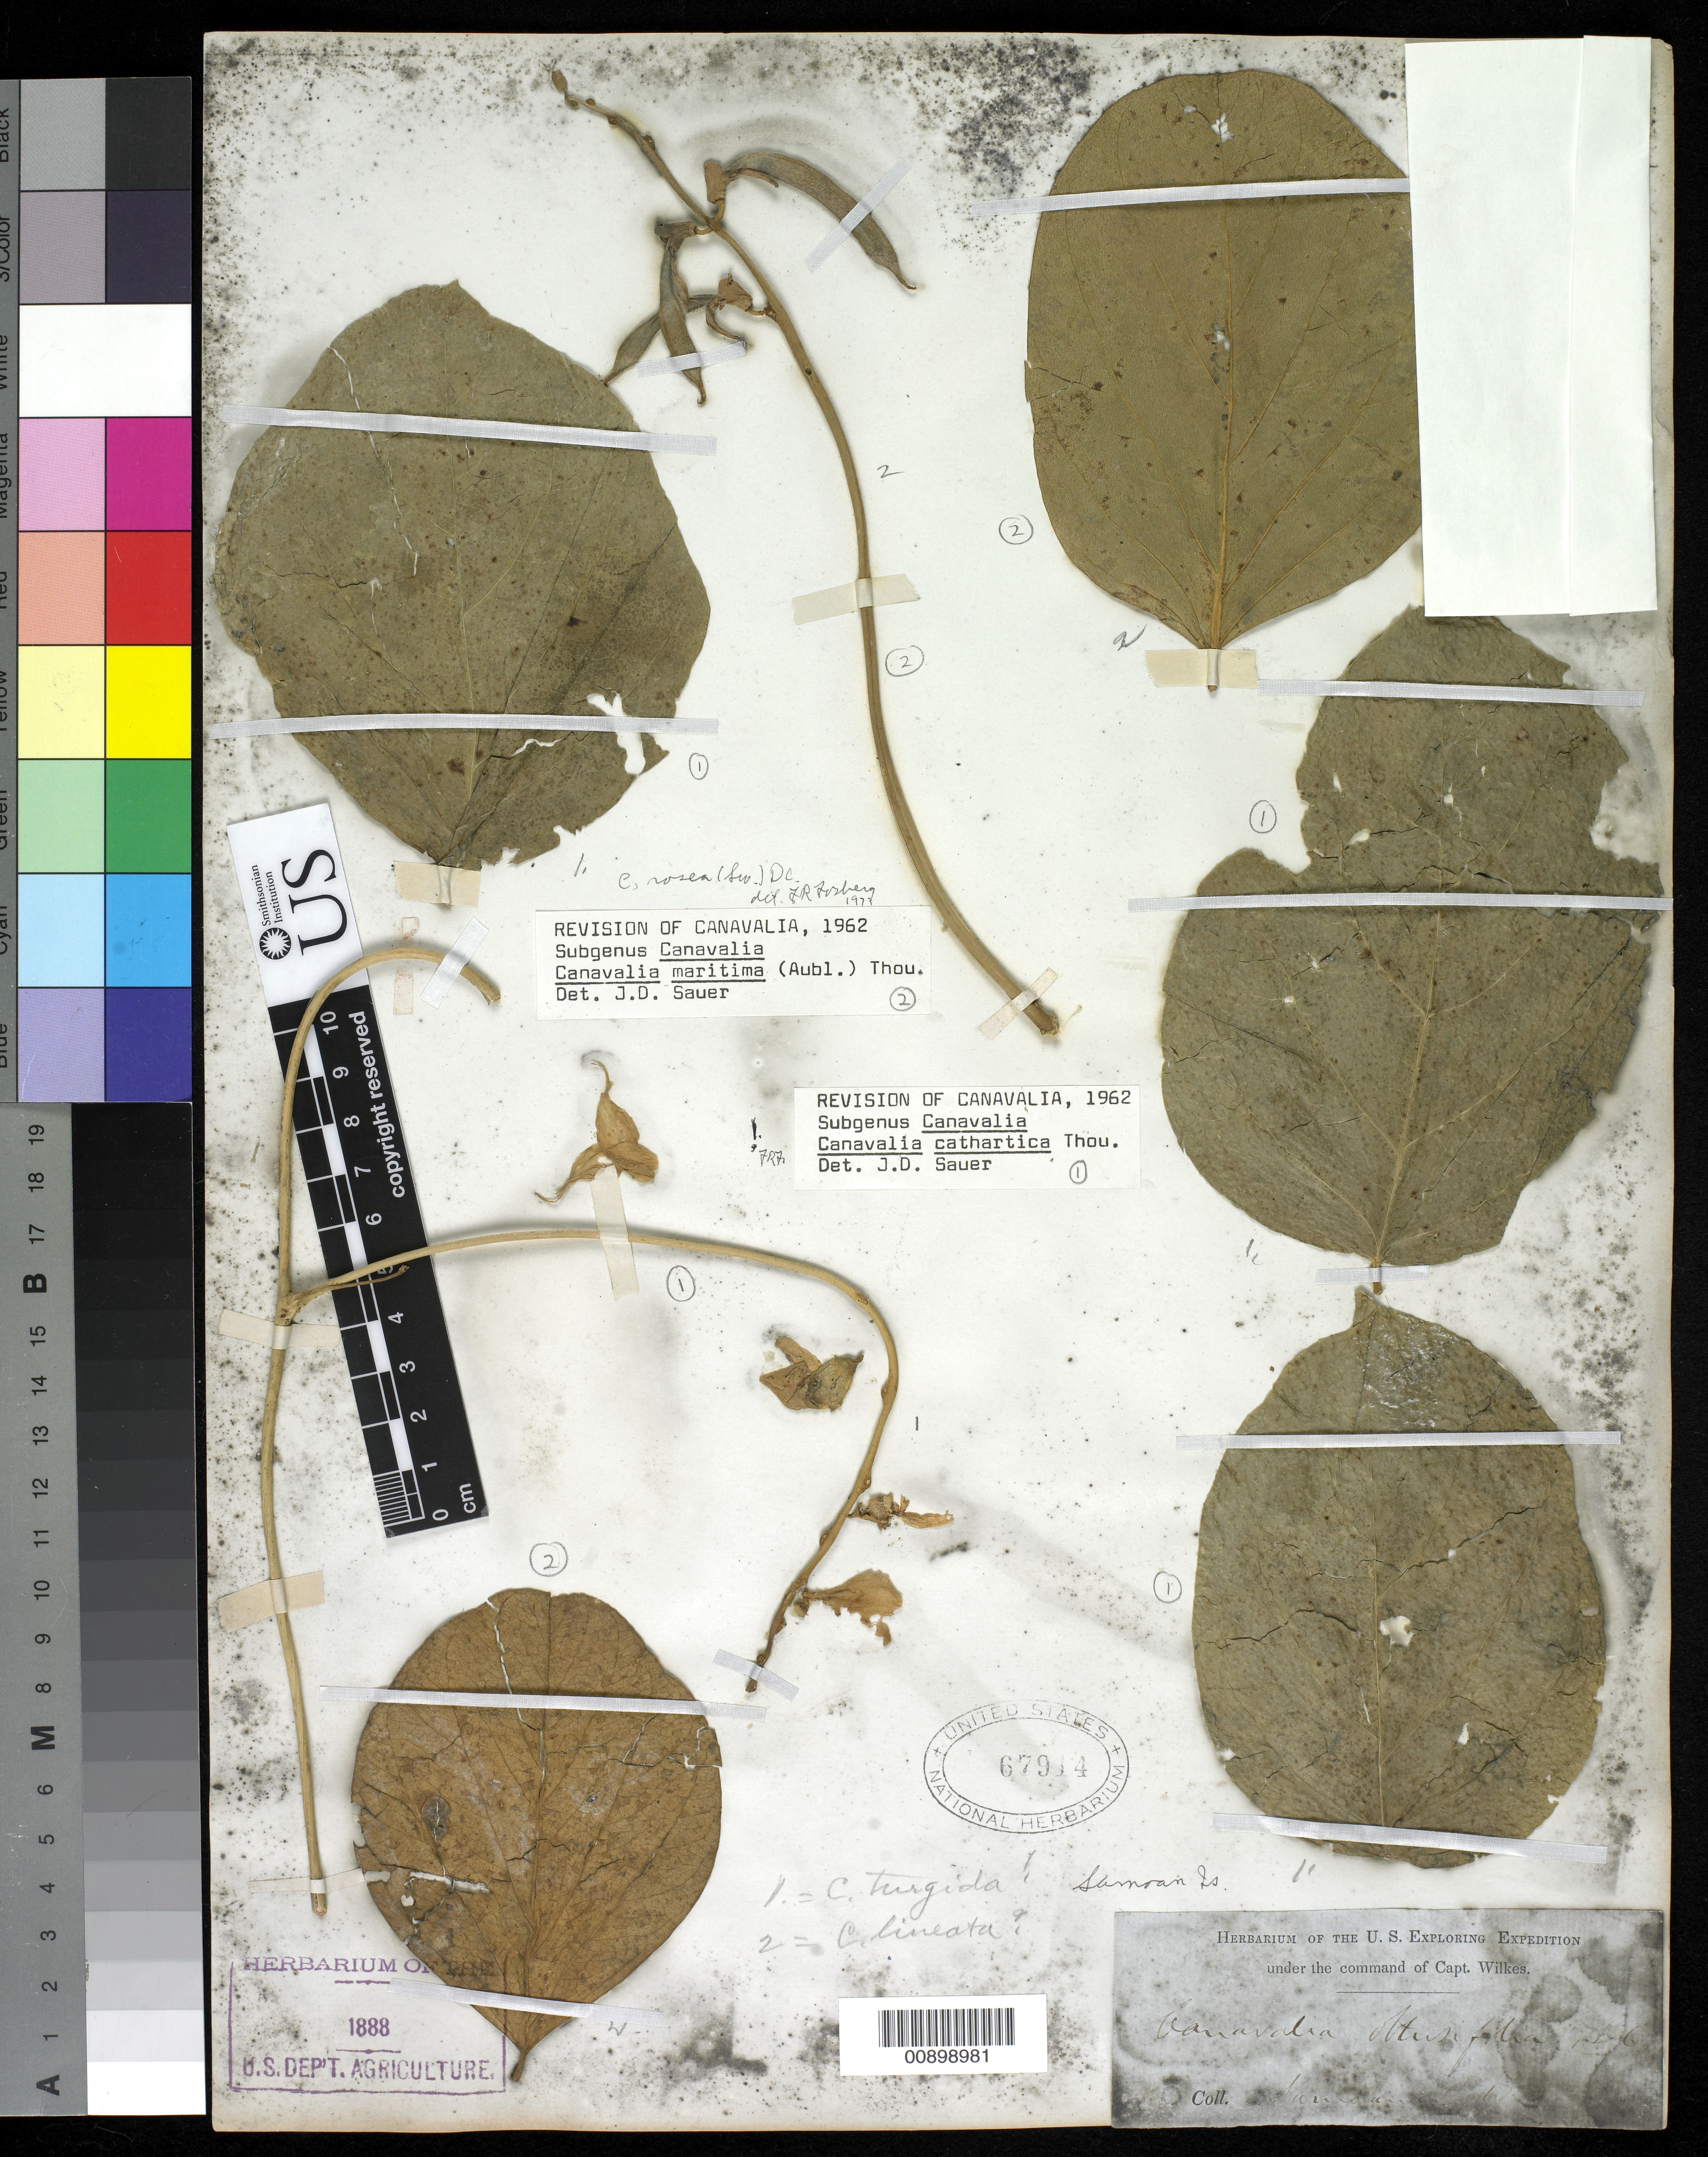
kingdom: Plantae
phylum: Tracheophyta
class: Magnoliopsida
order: Fabales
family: Fabaceae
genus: Canavalia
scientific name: Canavalia rosea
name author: (Sw.) DC.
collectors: Wilkes Explor. Exped.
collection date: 1838/1842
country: American Samoa / Samoa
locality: Samoan Islands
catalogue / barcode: US 67914